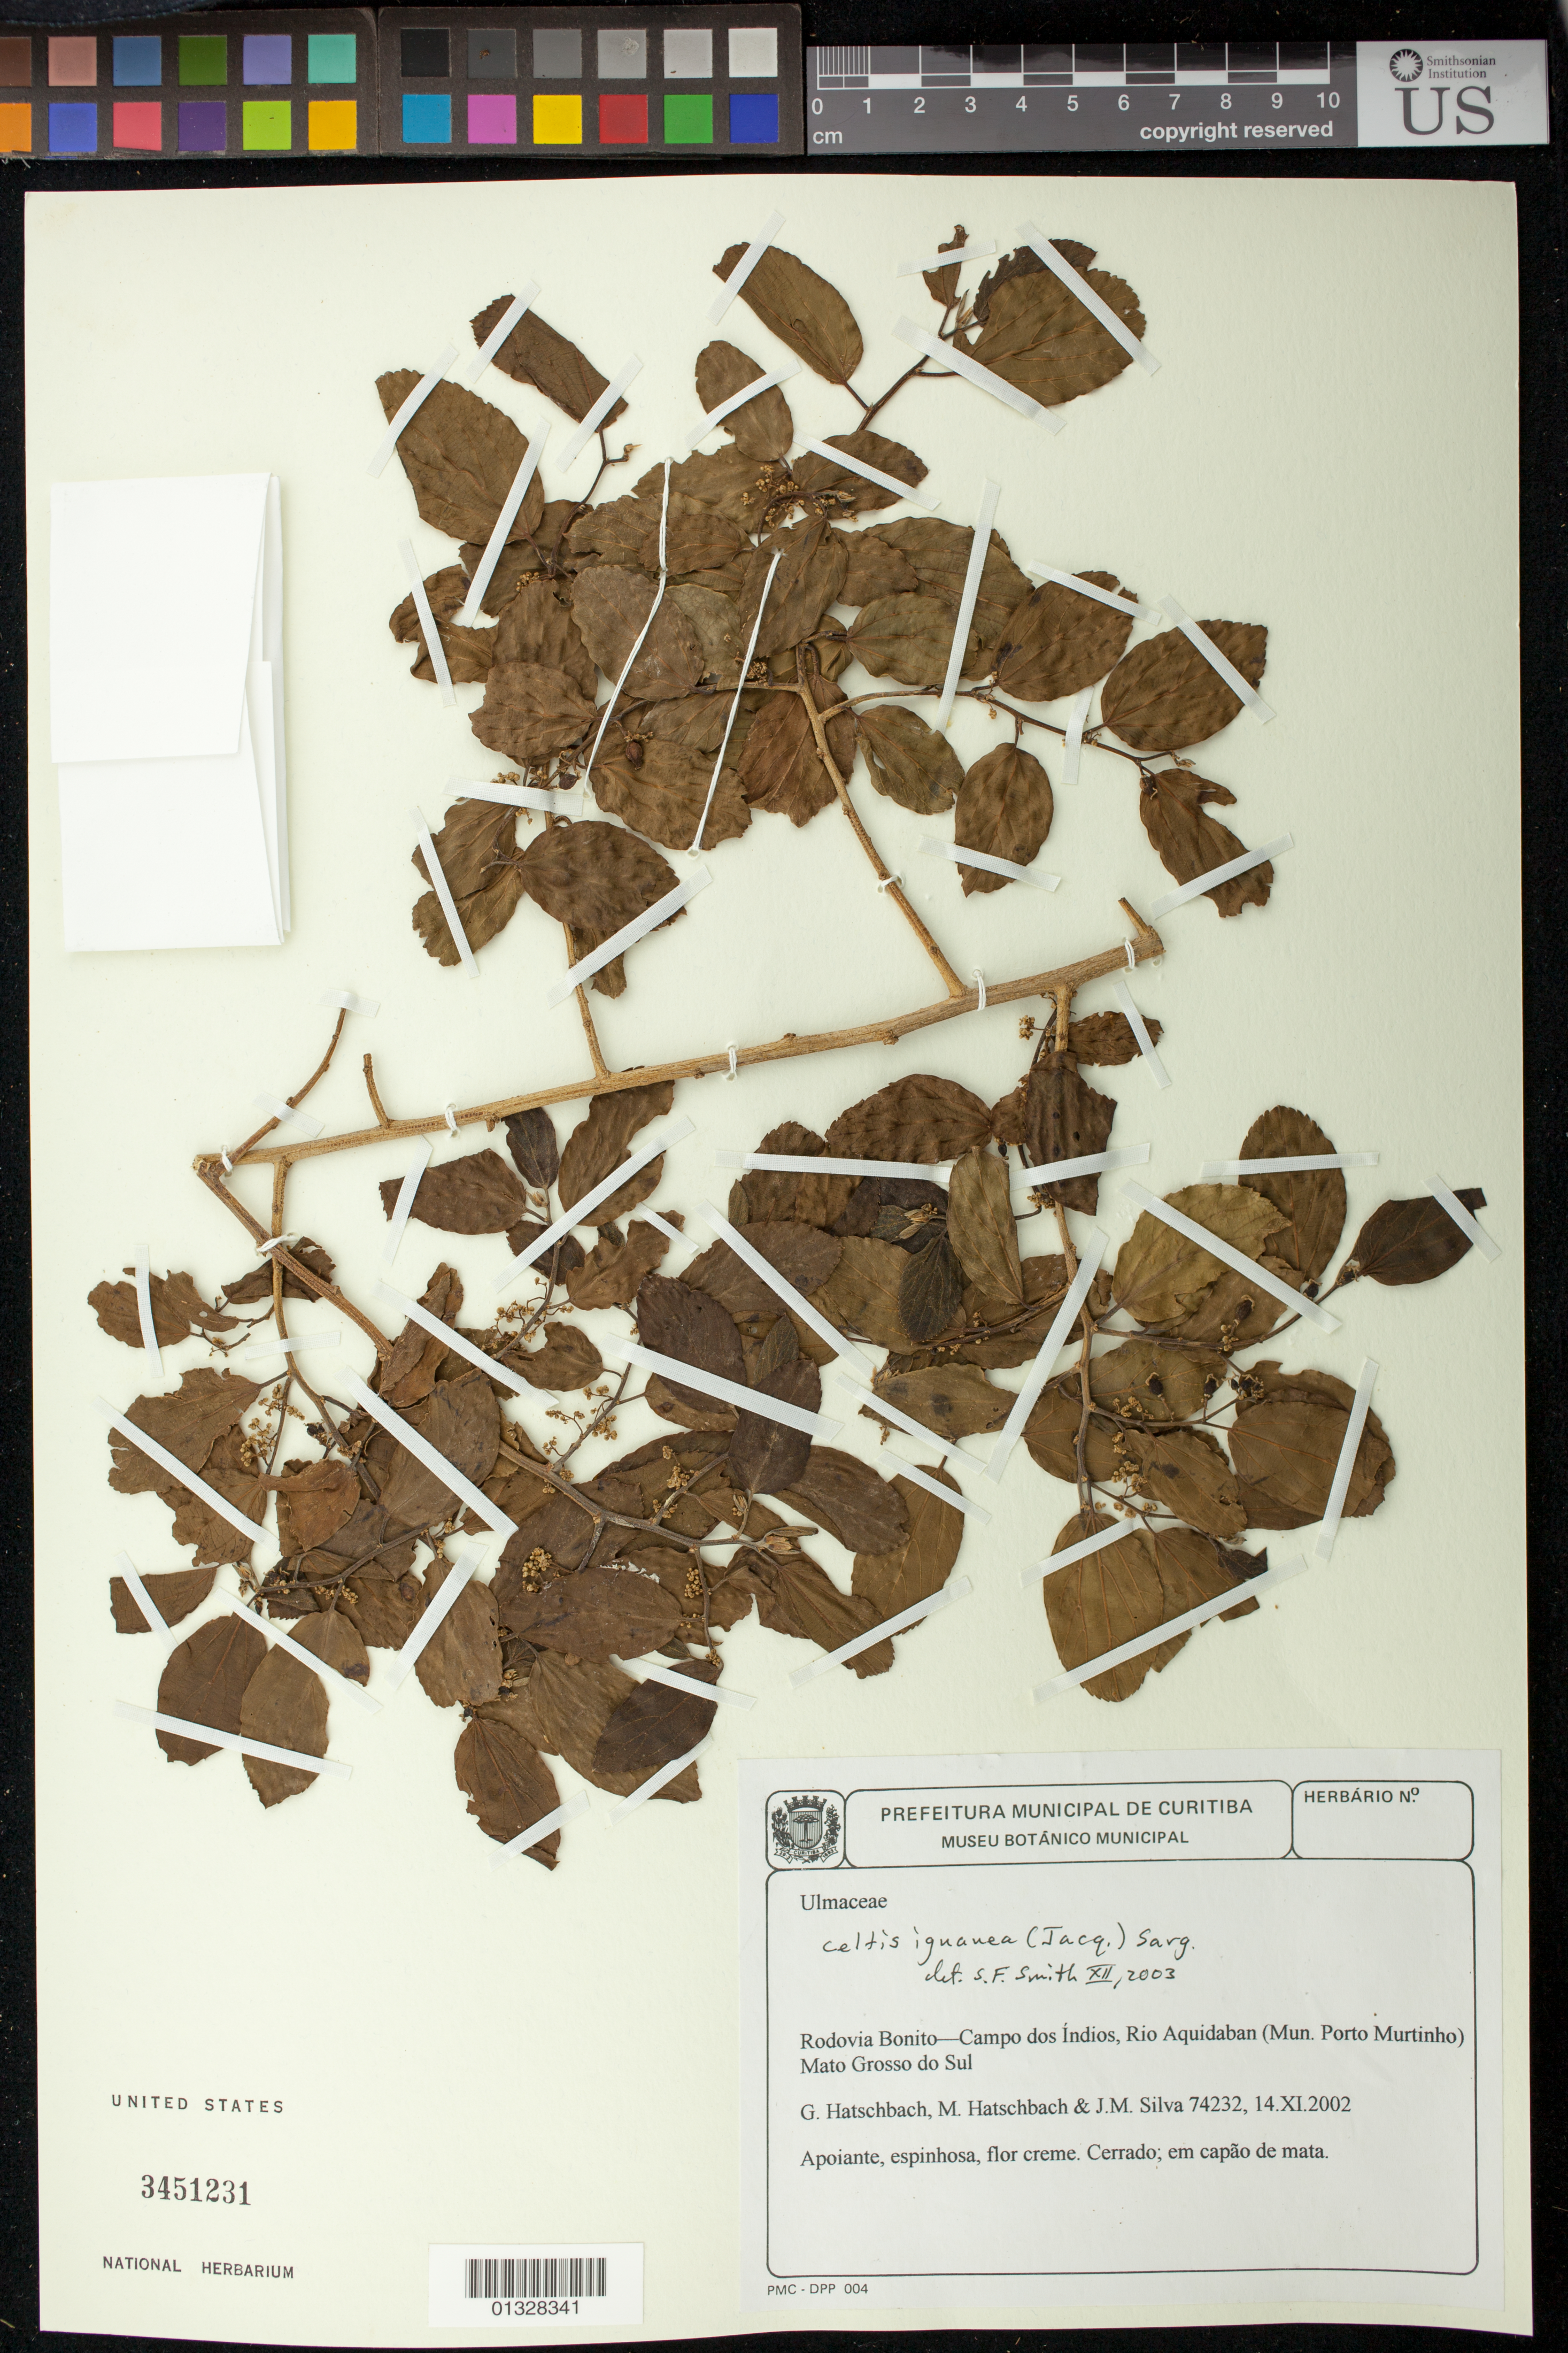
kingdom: Plantae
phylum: Tracheophyta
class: Magnoliopsida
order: Rosales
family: Cannabaceae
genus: Celtis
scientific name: Celtis iguanaea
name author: (Jacq.) Sarg.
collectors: G. Hatschbach, M. M. Hatschbach & J. M. Silva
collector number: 74232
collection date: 2002-11-14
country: Brazil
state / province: Mato Grosso do Sul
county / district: Porto Murtinho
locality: Rodovia Bonito-Campo dos Índios, Rio Aquidaban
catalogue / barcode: US 3451231